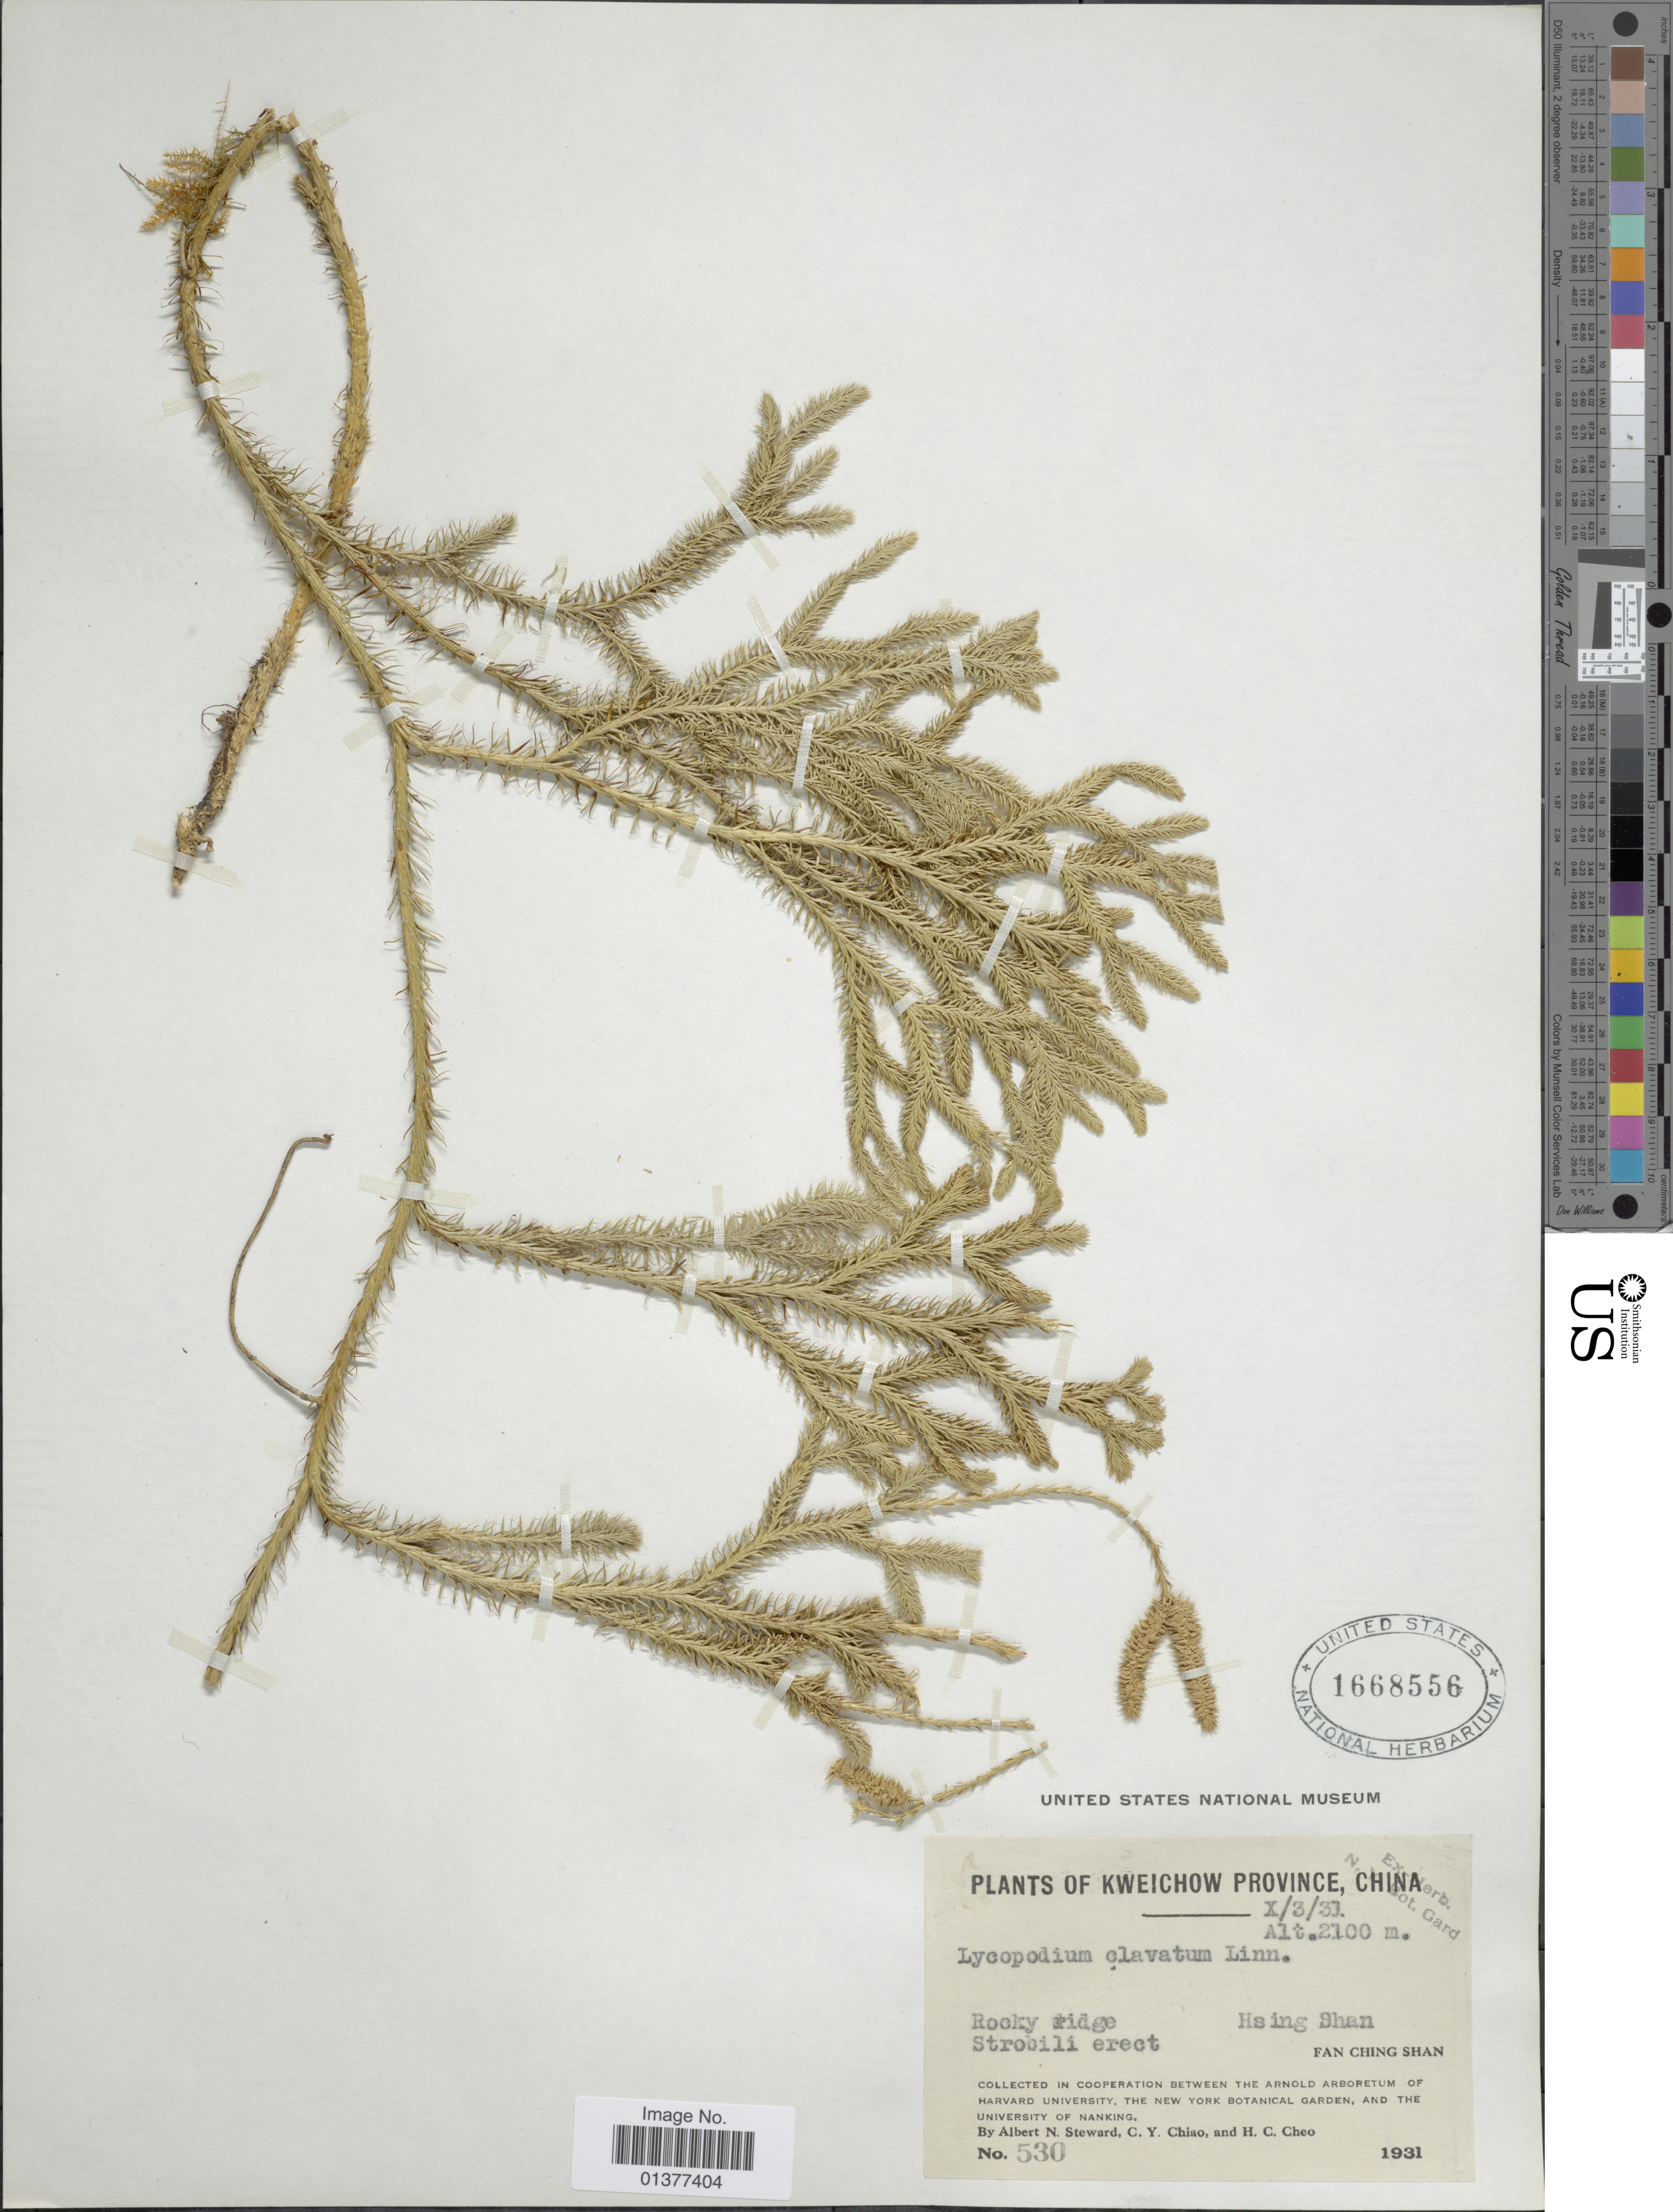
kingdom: Plantae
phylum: Tracheophyta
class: Lycopodiopsida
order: Lycopodiales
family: Lycopodiaceae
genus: Lycopodium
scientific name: Lycopodium clavatum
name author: L.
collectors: A. N. Steward, C. Y. Chiao & H. Cheo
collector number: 530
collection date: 1931-10-03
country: China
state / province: Guizhou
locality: Kweichow province, Hsing Shan, Fan Ching Shan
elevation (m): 2100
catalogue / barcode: US 1668556